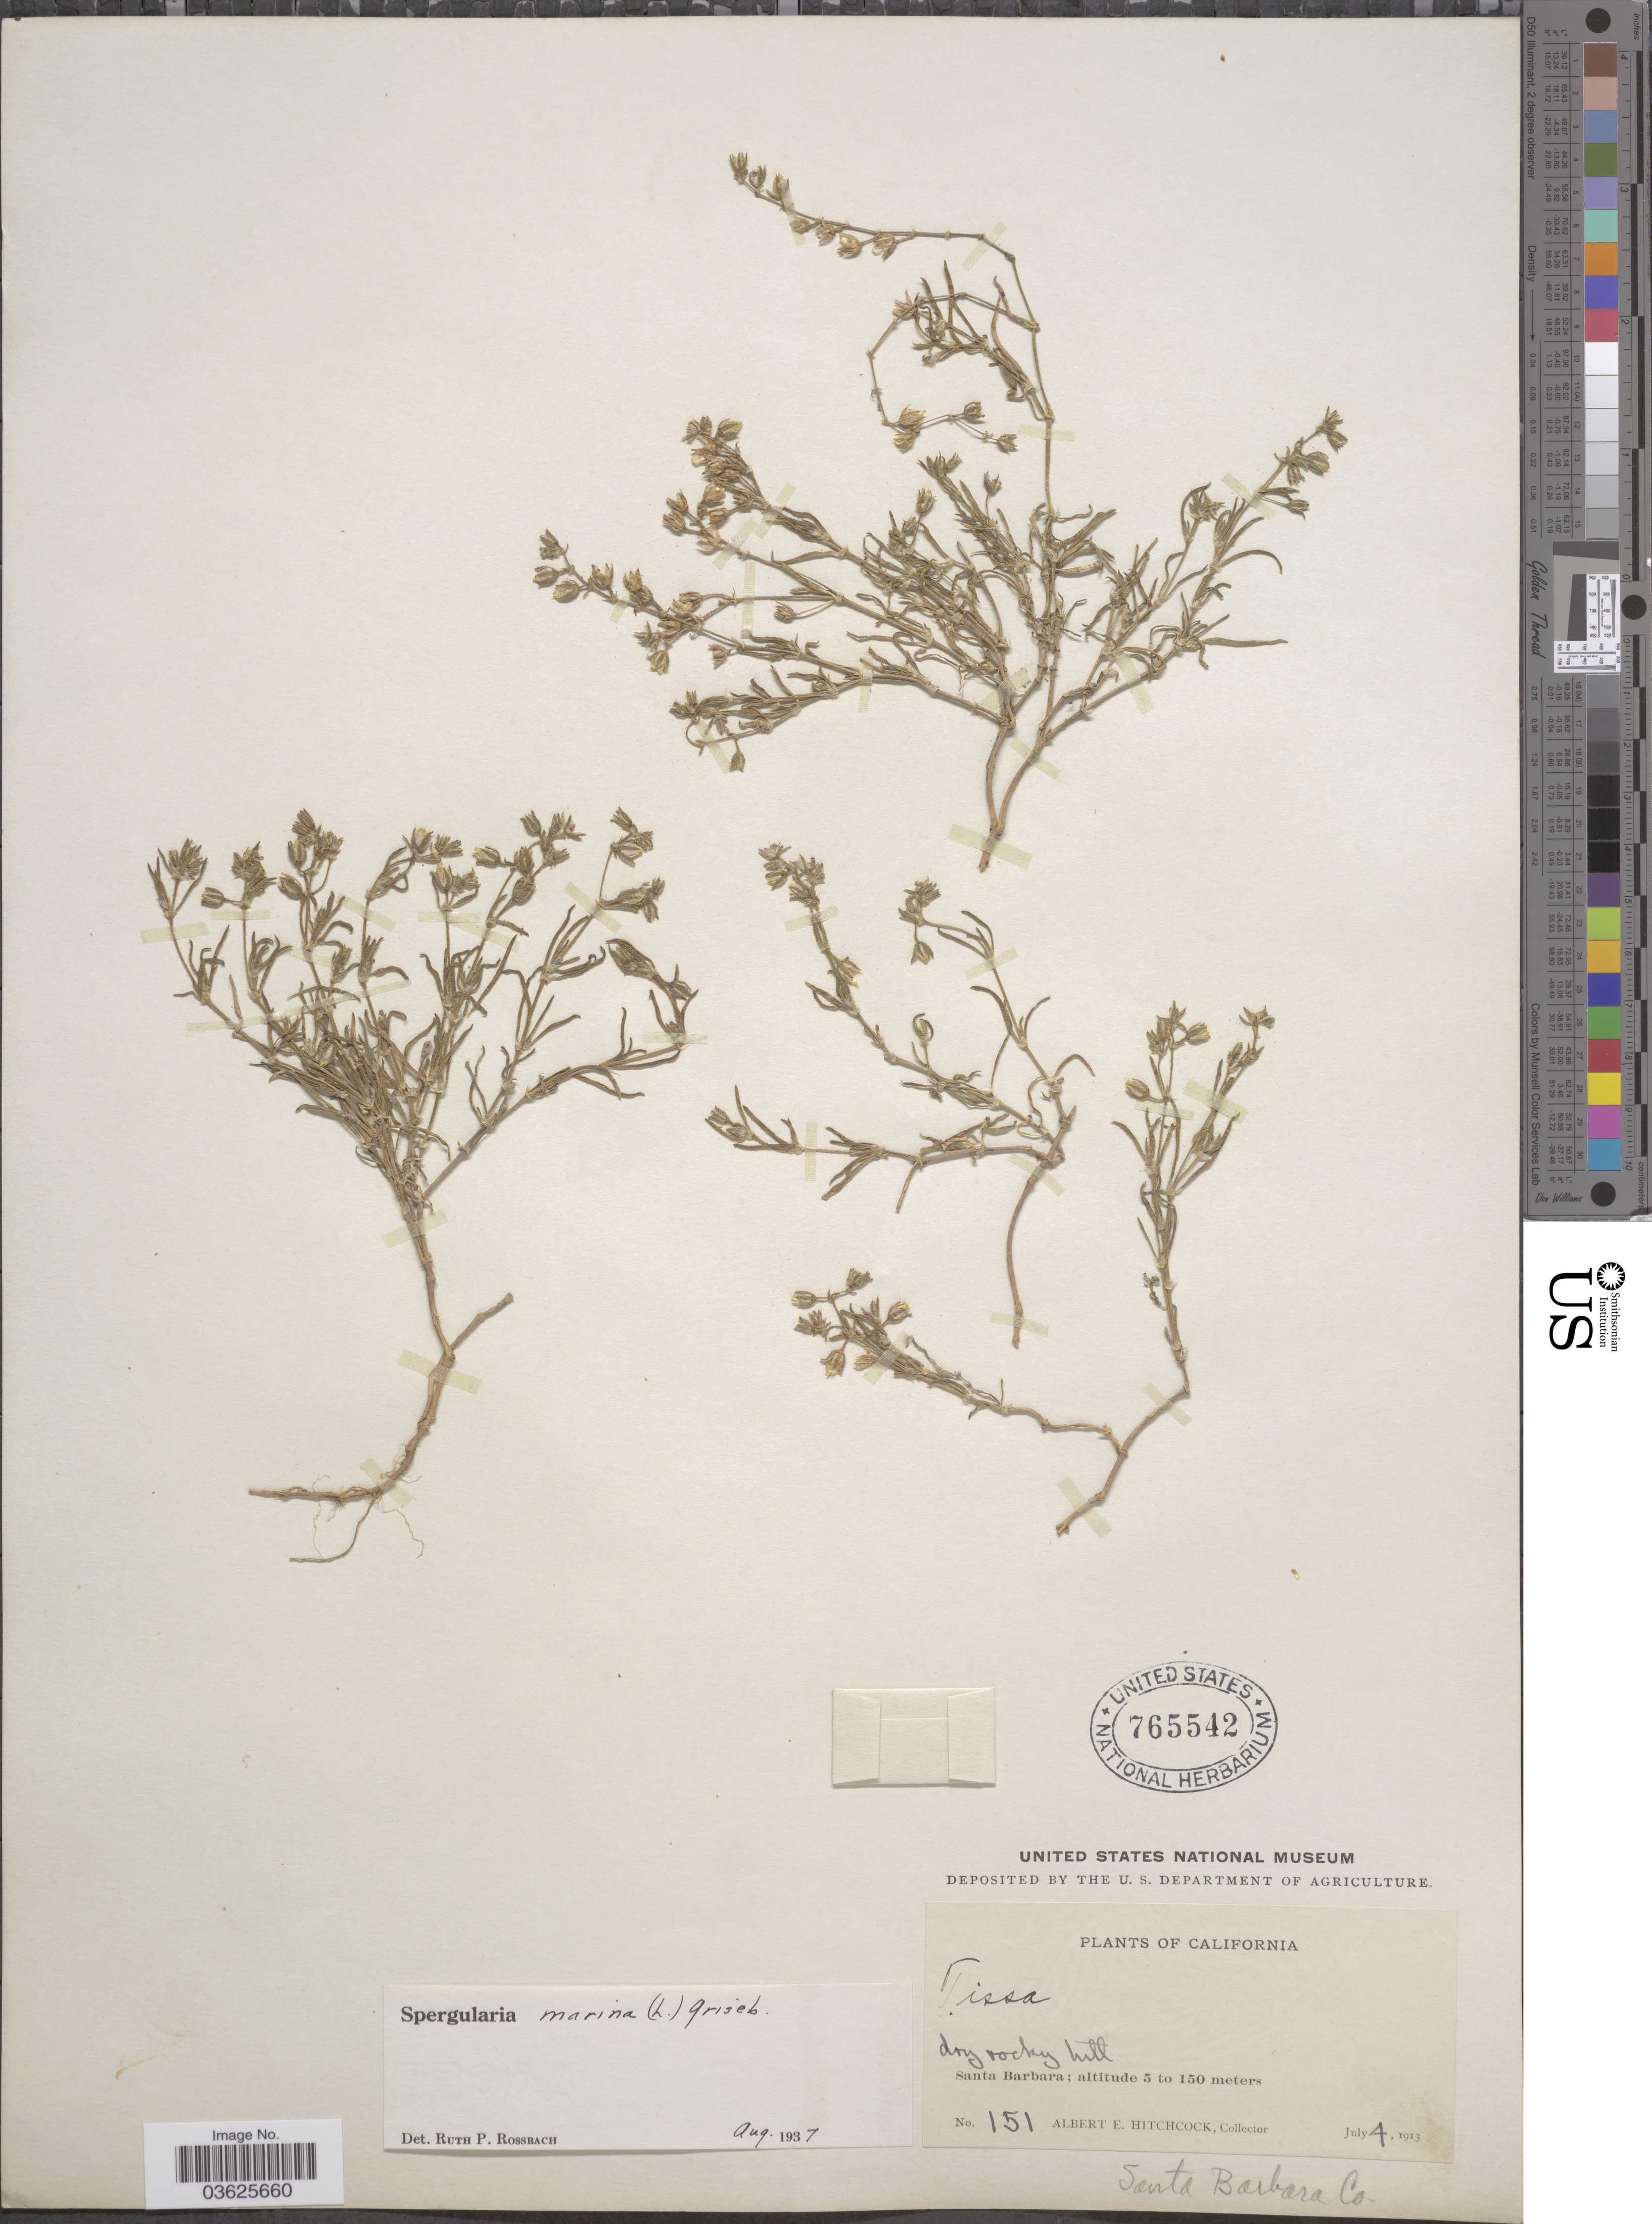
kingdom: Plantae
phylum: Tracheophyta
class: Magnoliopsida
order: Caryophyllales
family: Caryophyllaceae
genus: Spergularia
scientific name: Spergularia marina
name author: (L.) Griseb.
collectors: A. Hitchcock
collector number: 151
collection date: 1913-07-04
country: United States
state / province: California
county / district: Santa Barbara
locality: Santa Barbara. Santa Barbara Co.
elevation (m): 5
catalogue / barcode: US 765542